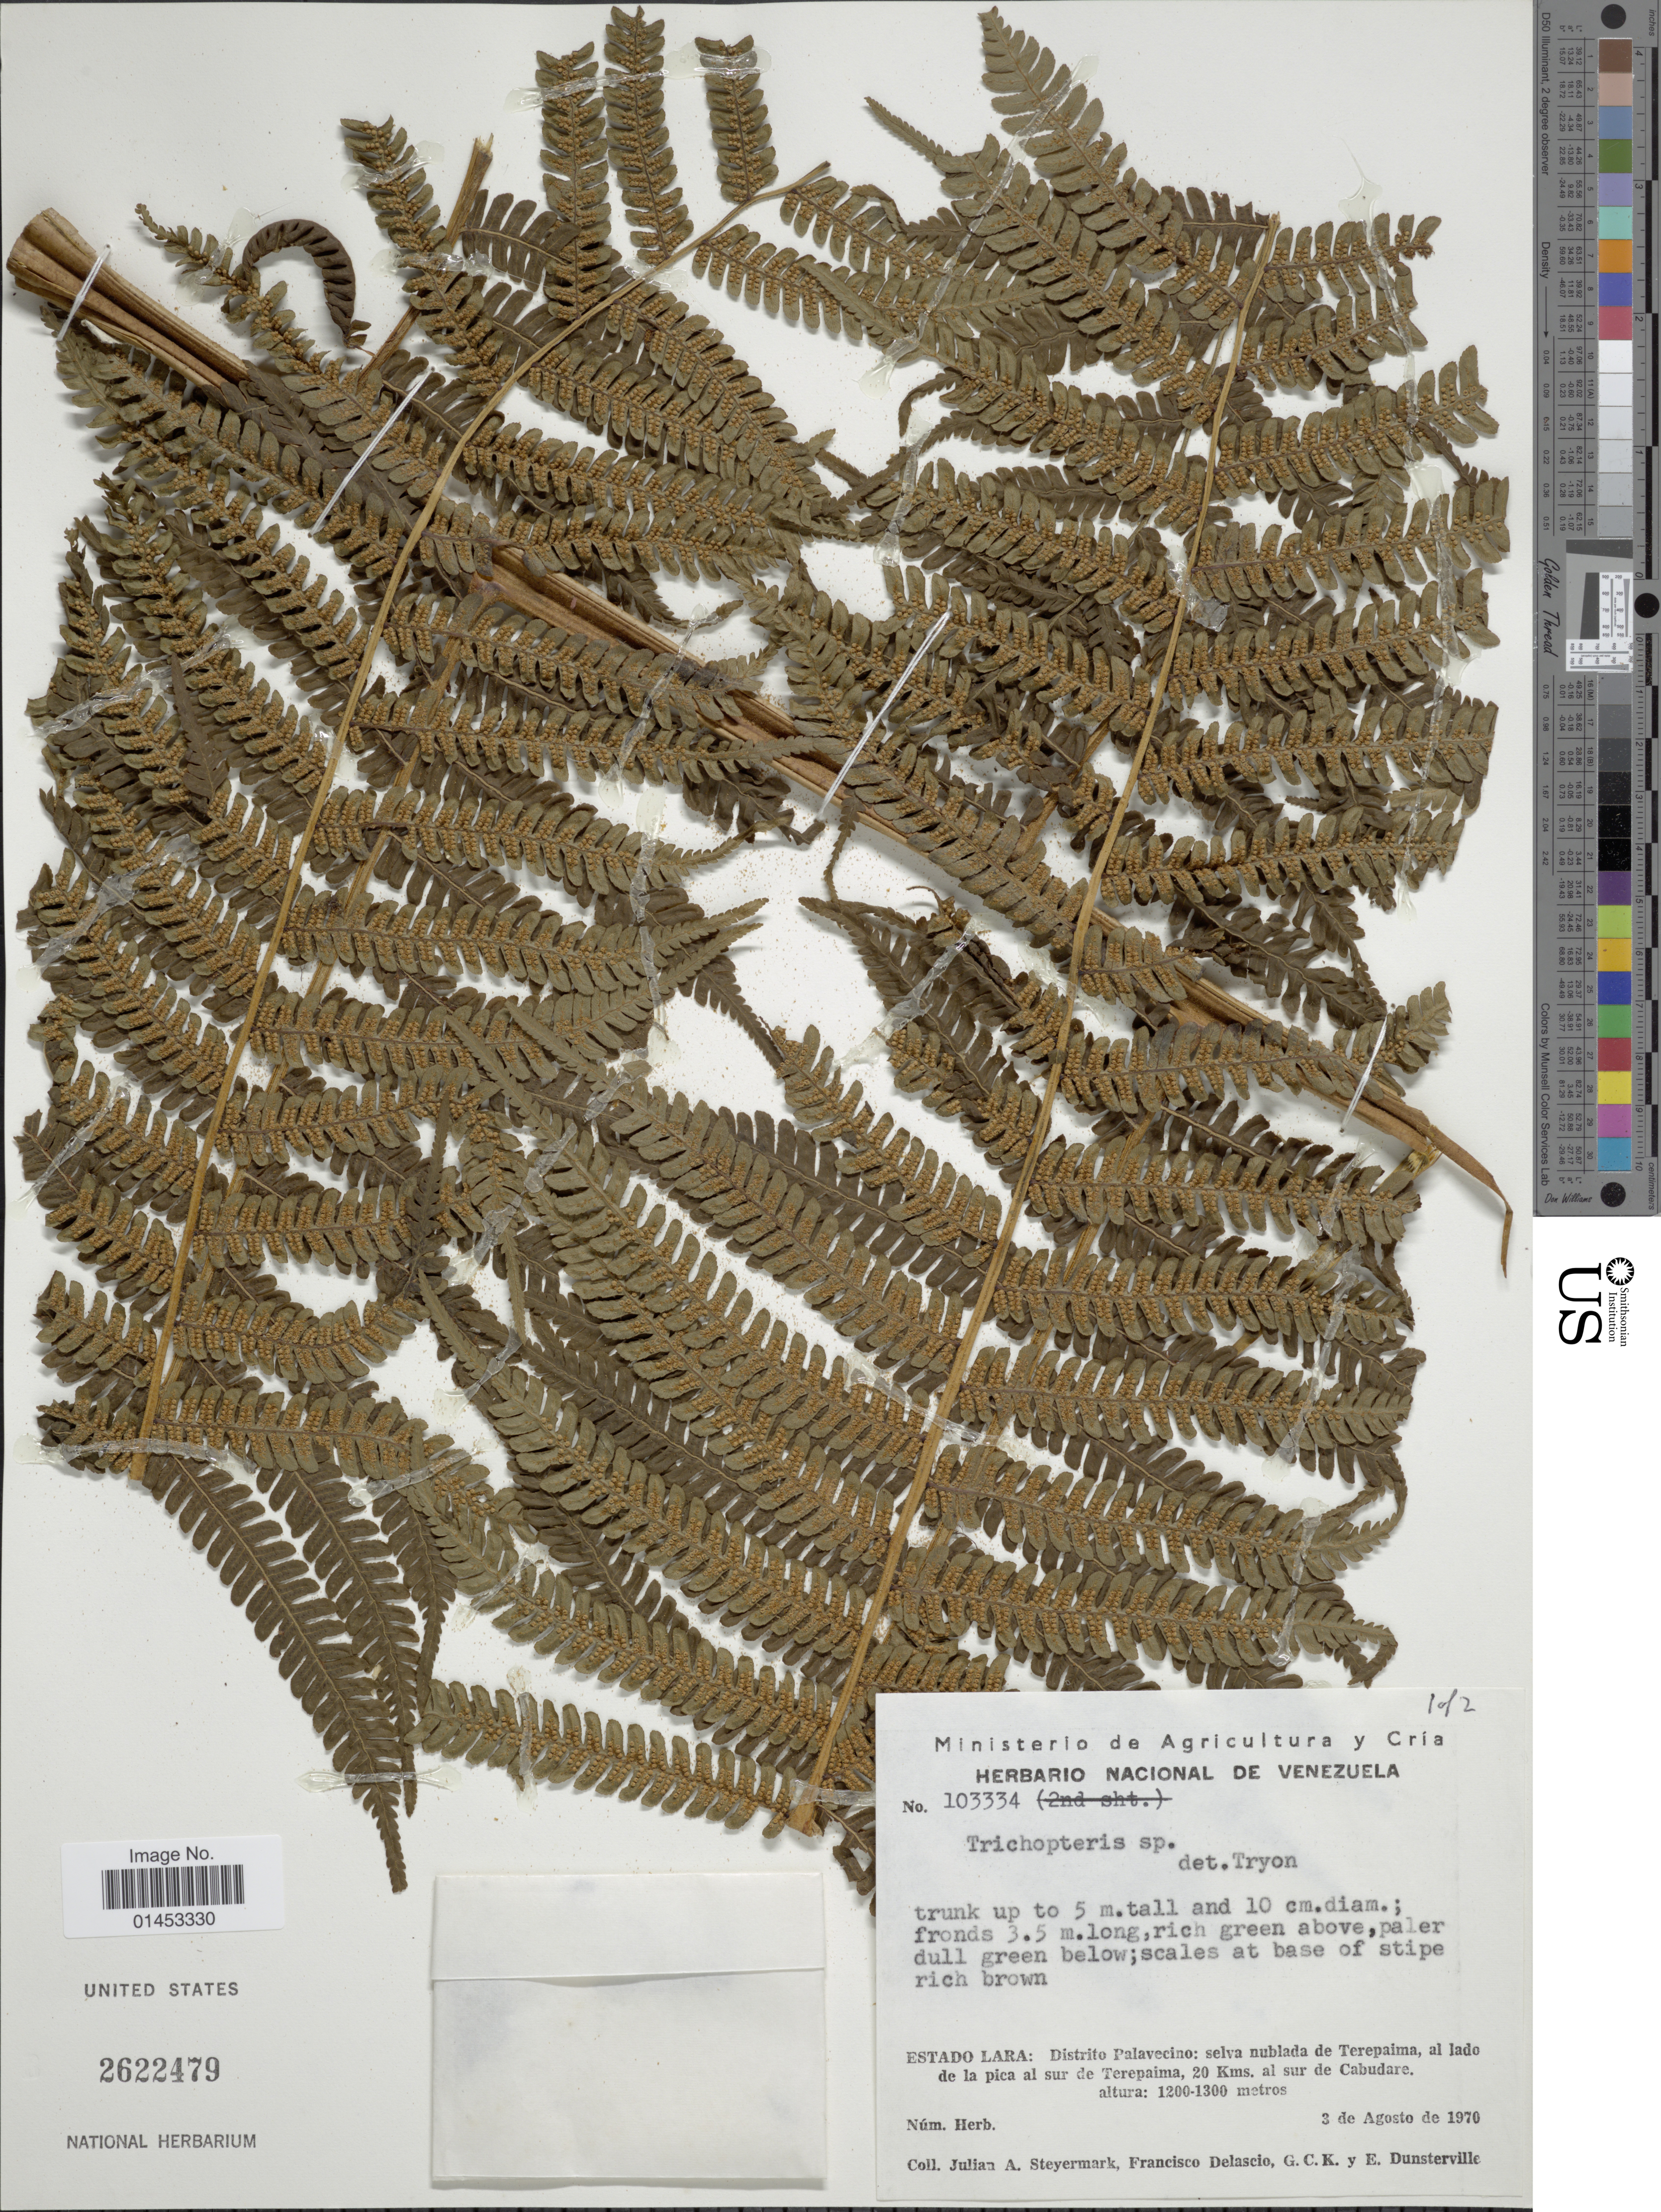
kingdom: Plantae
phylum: Tracheophyta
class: Polypodiopsida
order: Cyatheales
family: Cyatheaceae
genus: Cyathea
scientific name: Cyathea sp.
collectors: J. Steyermark, F. Delascio C., G. C. K. Dunsterville & E. Dunsterville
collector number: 103334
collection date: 1970-08-03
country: Venezuela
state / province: Lara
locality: Estado Lara: distrito Palavecino: selva nublada de Terepaima, al lado de la pica al sur de Terepaima, 20kms al sur de Cabudare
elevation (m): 1200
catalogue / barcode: US 2622479